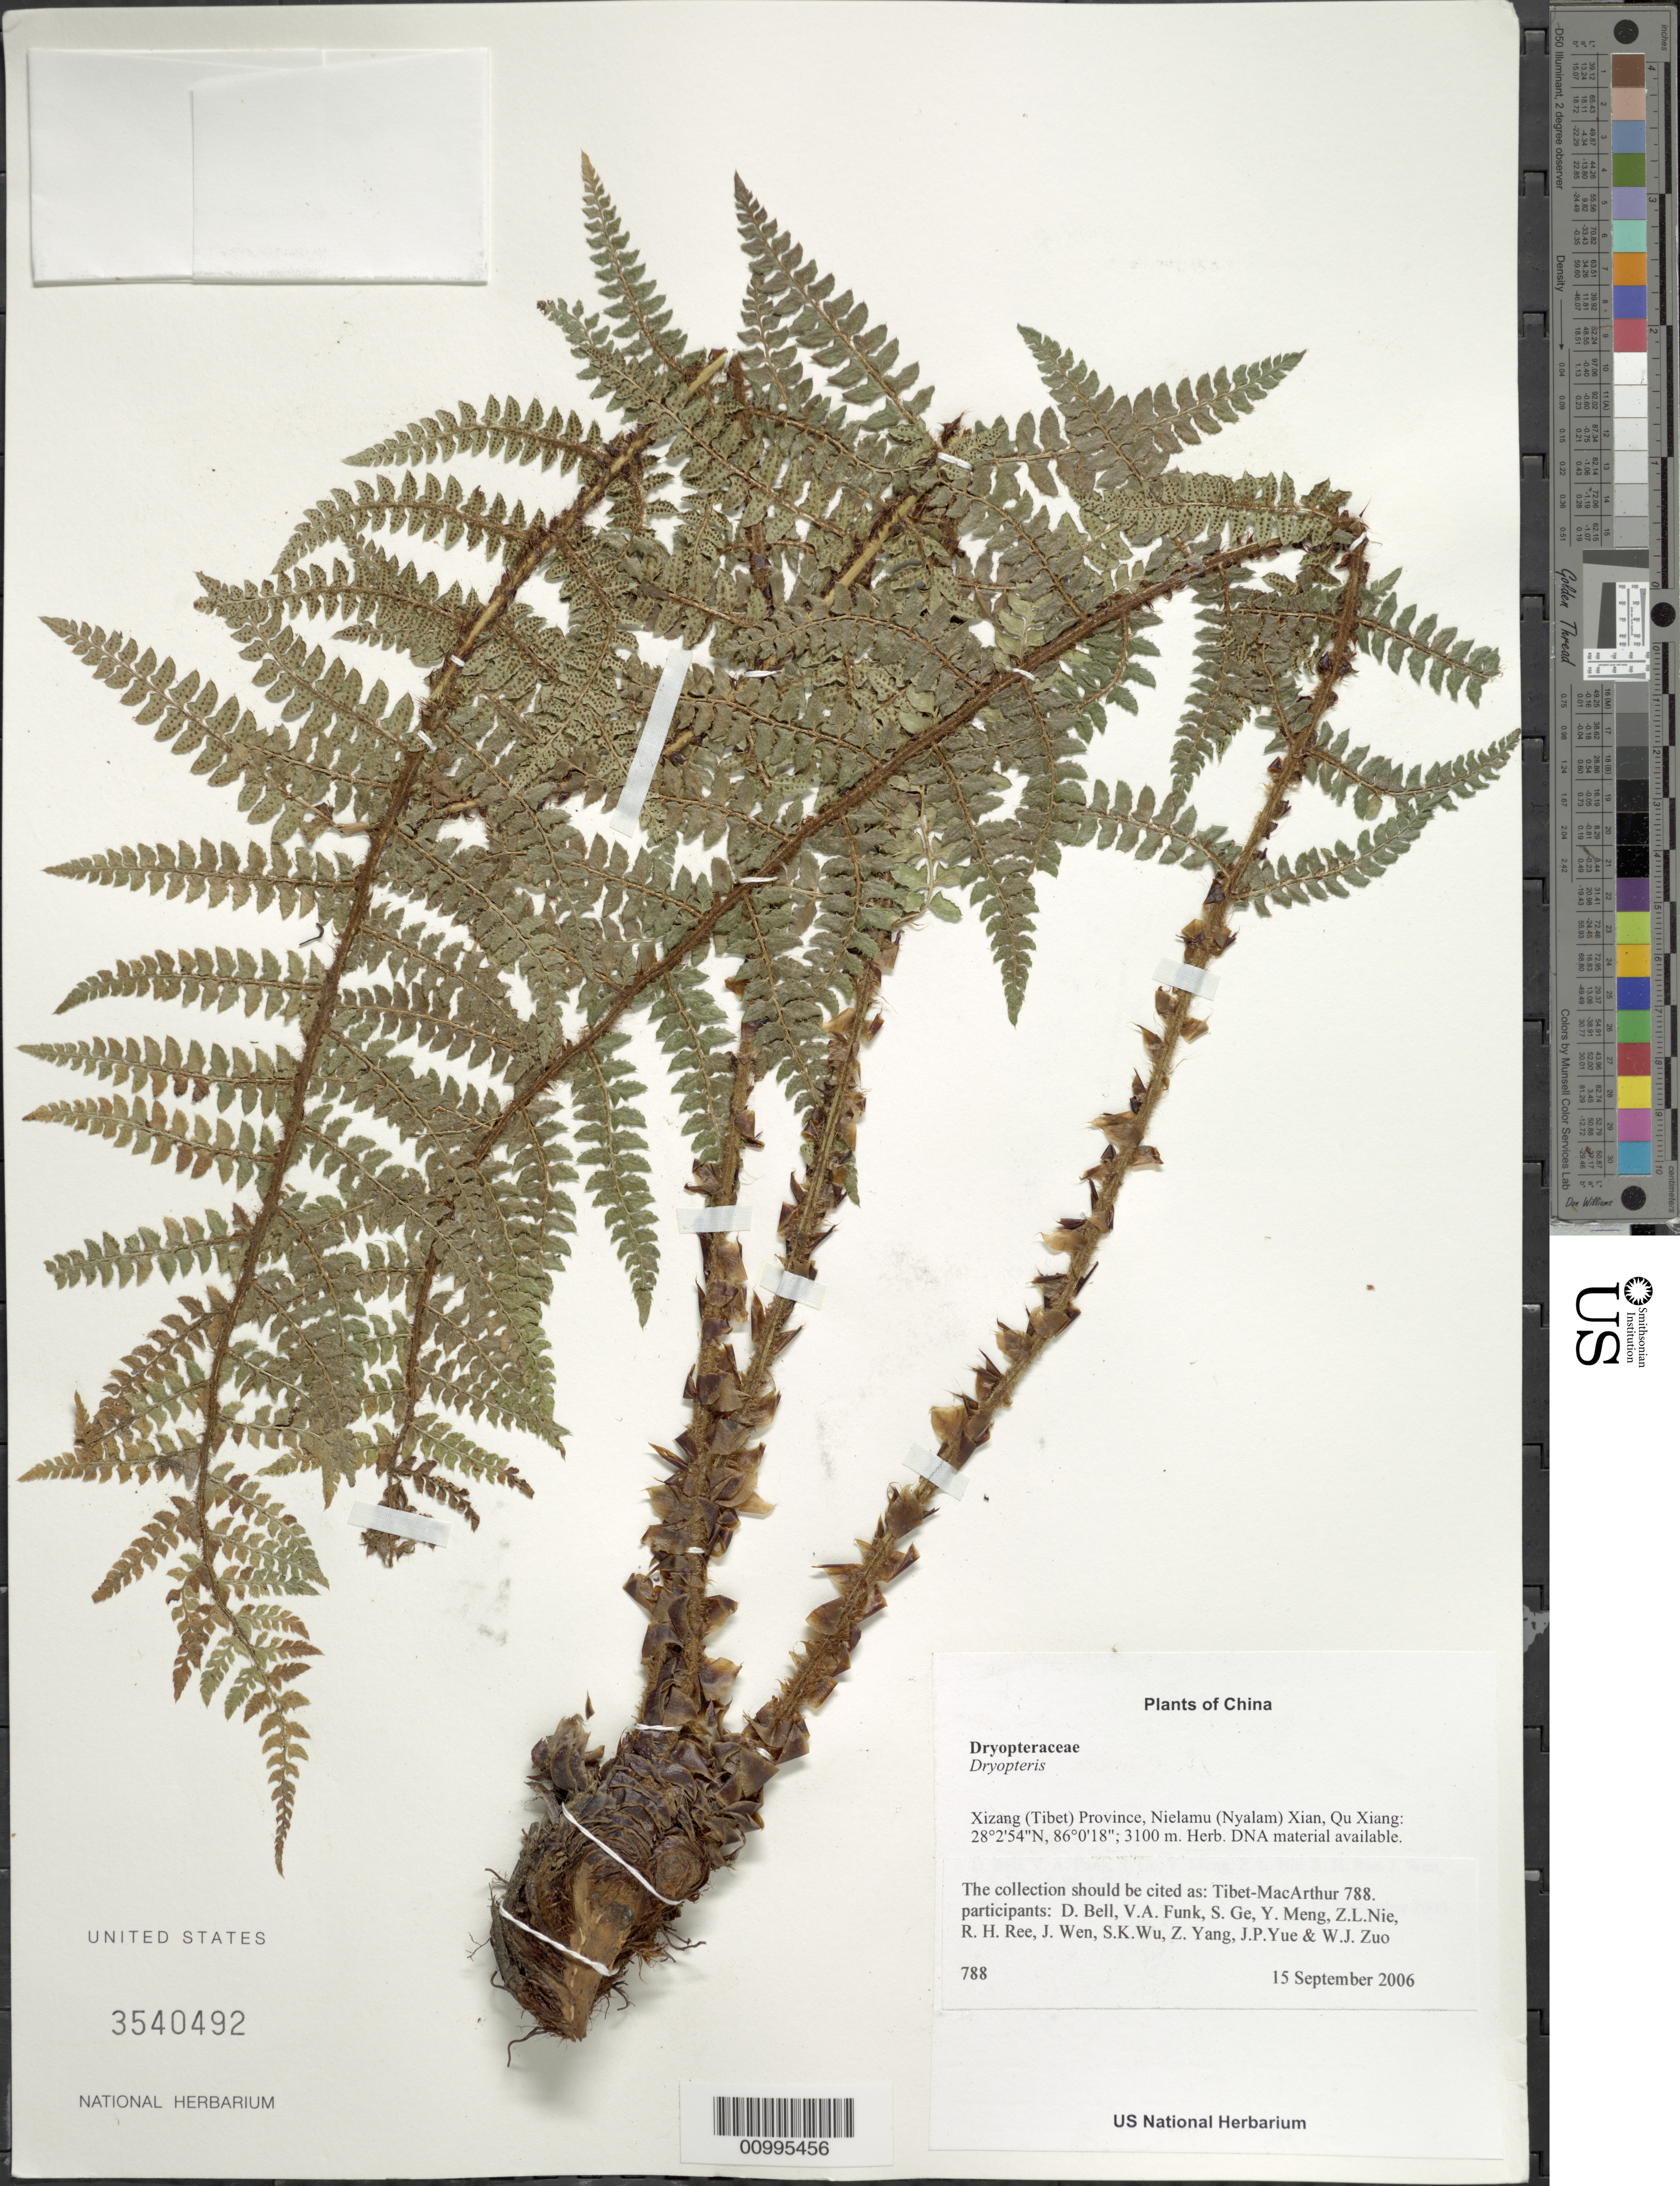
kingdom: Plantae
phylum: Tracheophyta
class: Polypodiopsida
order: Polypodiales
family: Dryopteridaceae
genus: Dryopteris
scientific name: Dryopteris sp.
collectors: Tibet-MacArthur, D. A. Bell, V. Funk, S. Ge, Y. Meng, Z. Nie, R. Ree, J. Wen, J. Yue & W. Zuo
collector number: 788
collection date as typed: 15 Sep 2006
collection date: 2006-09-15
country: China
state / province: Xizang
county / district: Nielamu (Nyalam) Xian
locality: Qu Xiang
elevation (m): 3100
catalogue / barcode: US 3540492